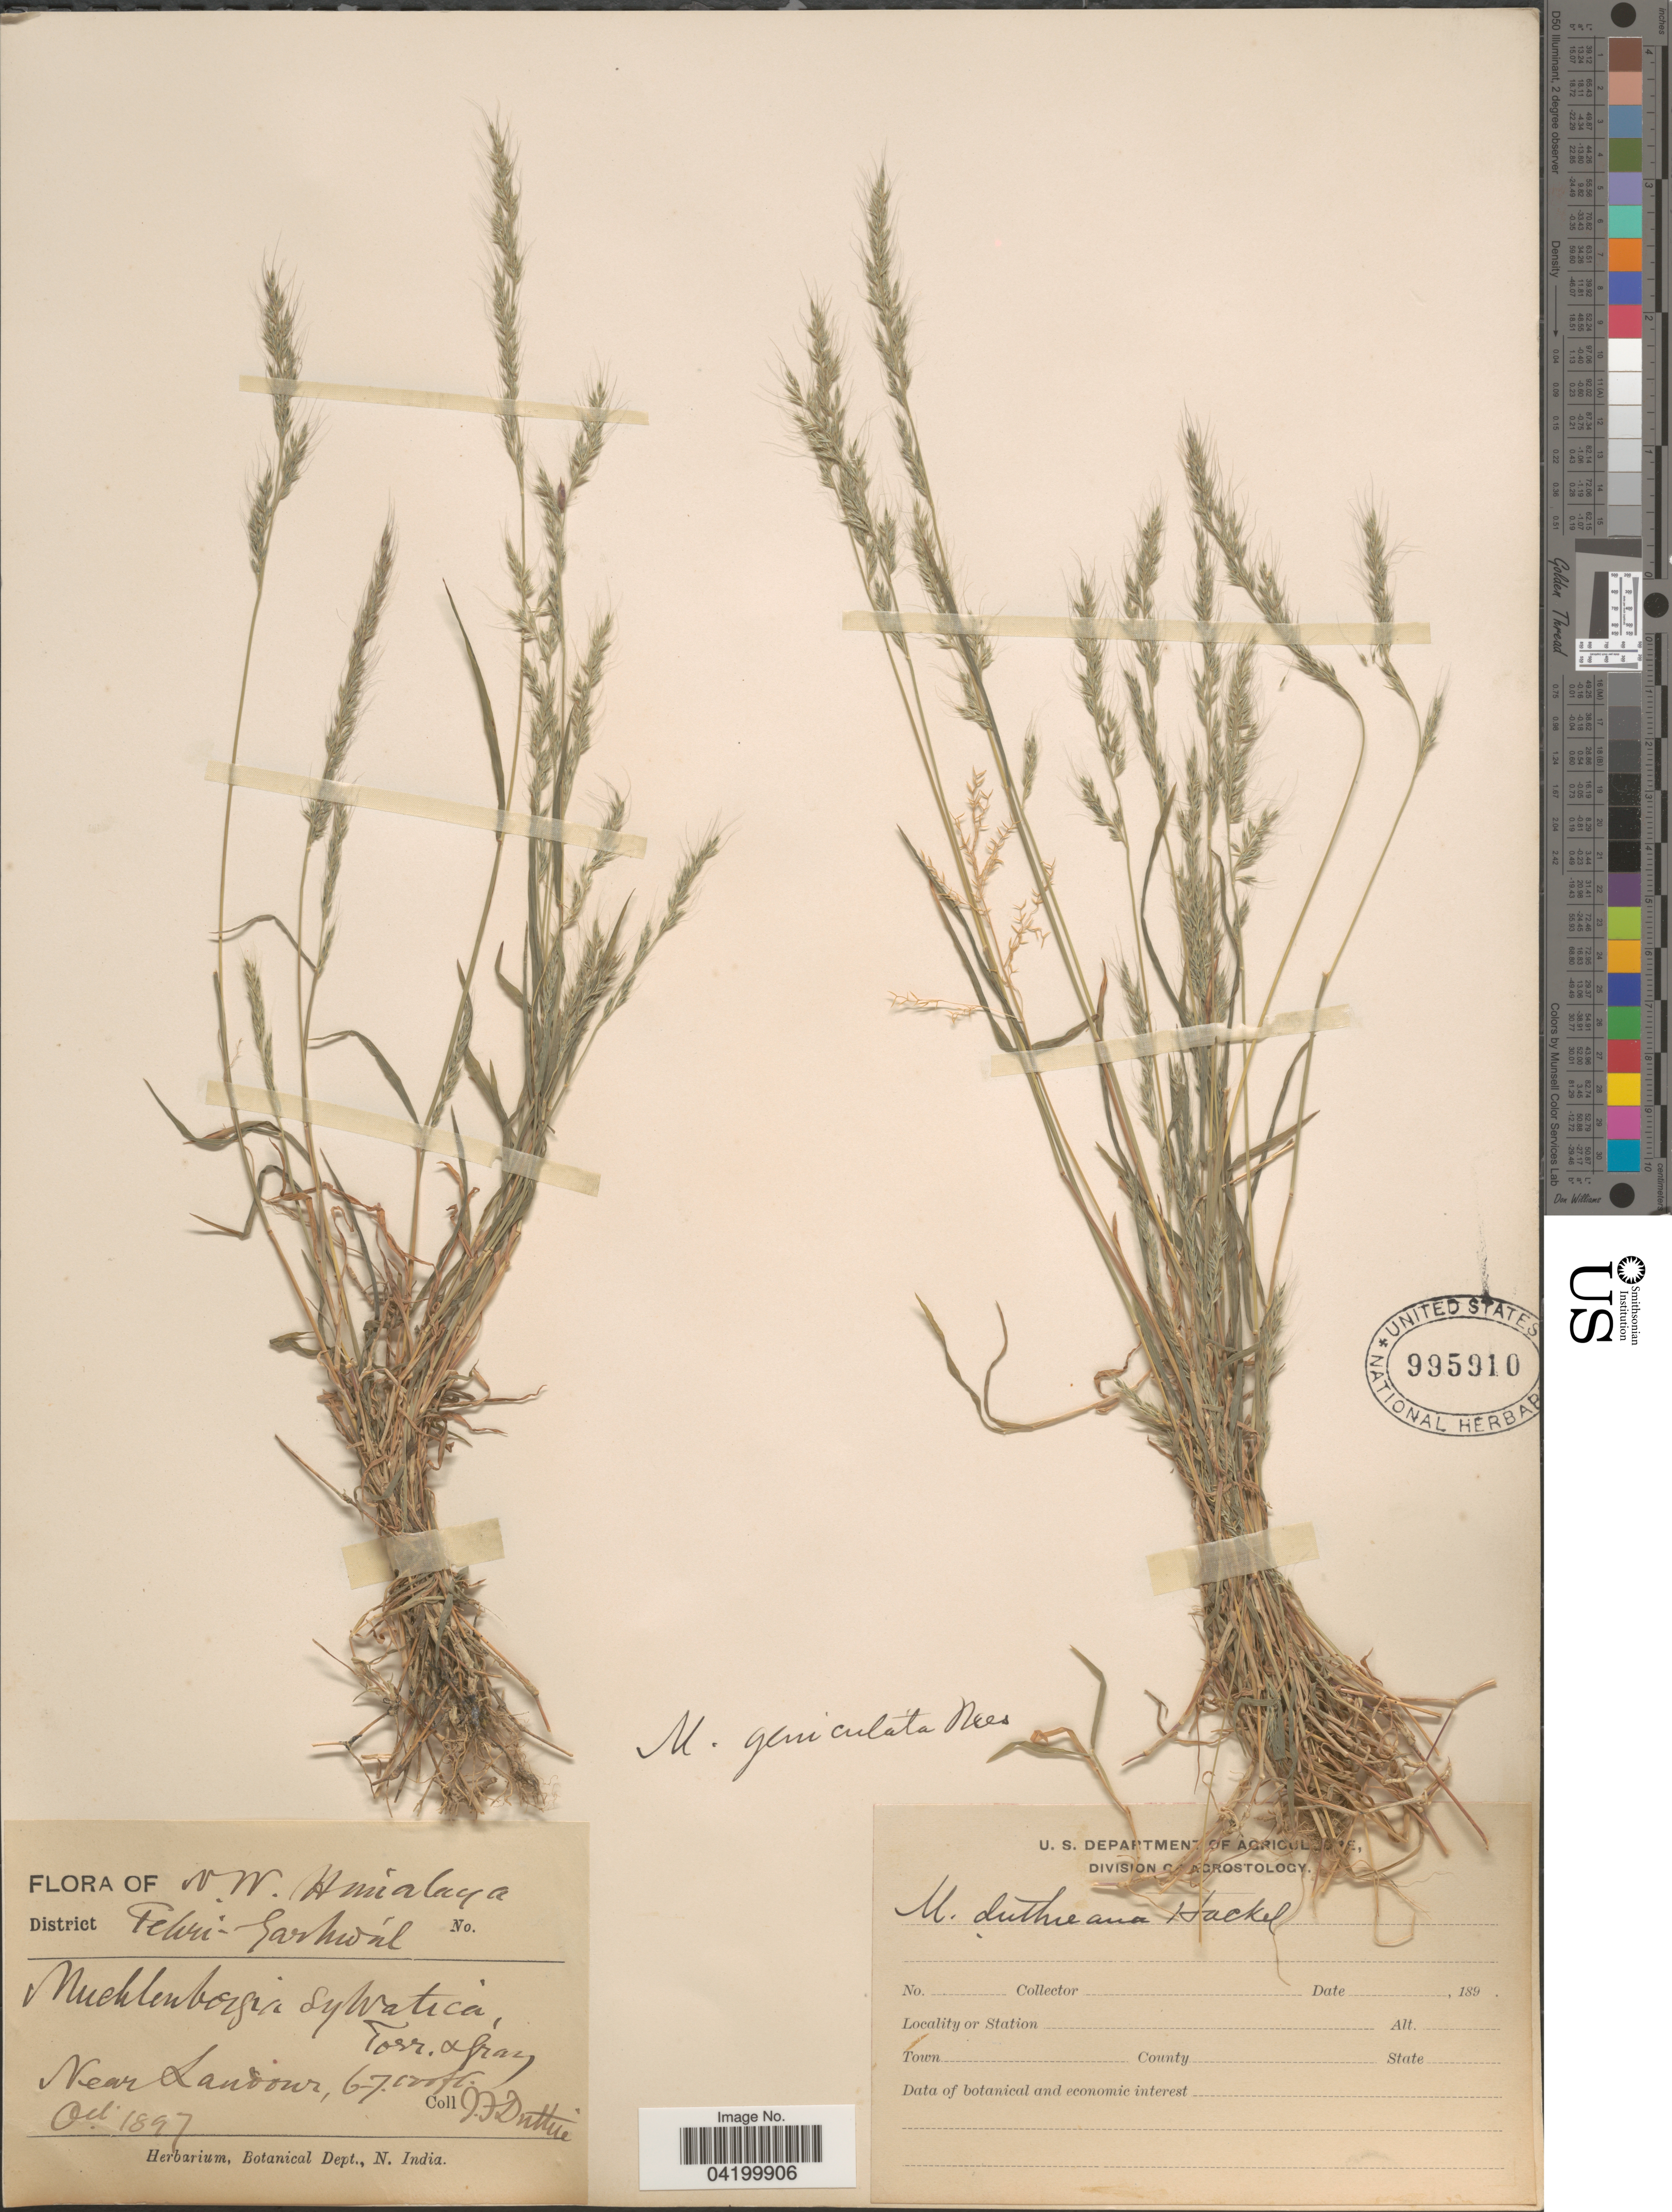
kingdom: Plantae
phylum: Tracheophyta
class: Liliopsida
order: Poales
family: Poaceae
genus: Muhlenbergia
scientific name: Muhlenbergia duthieana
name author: Hack.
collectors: J. F. Duthie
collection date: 1897-10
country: India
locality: N. W. Himalaya. District Tehri-Garhwál. Near Landour.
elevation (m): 1829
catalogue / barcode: US 995910